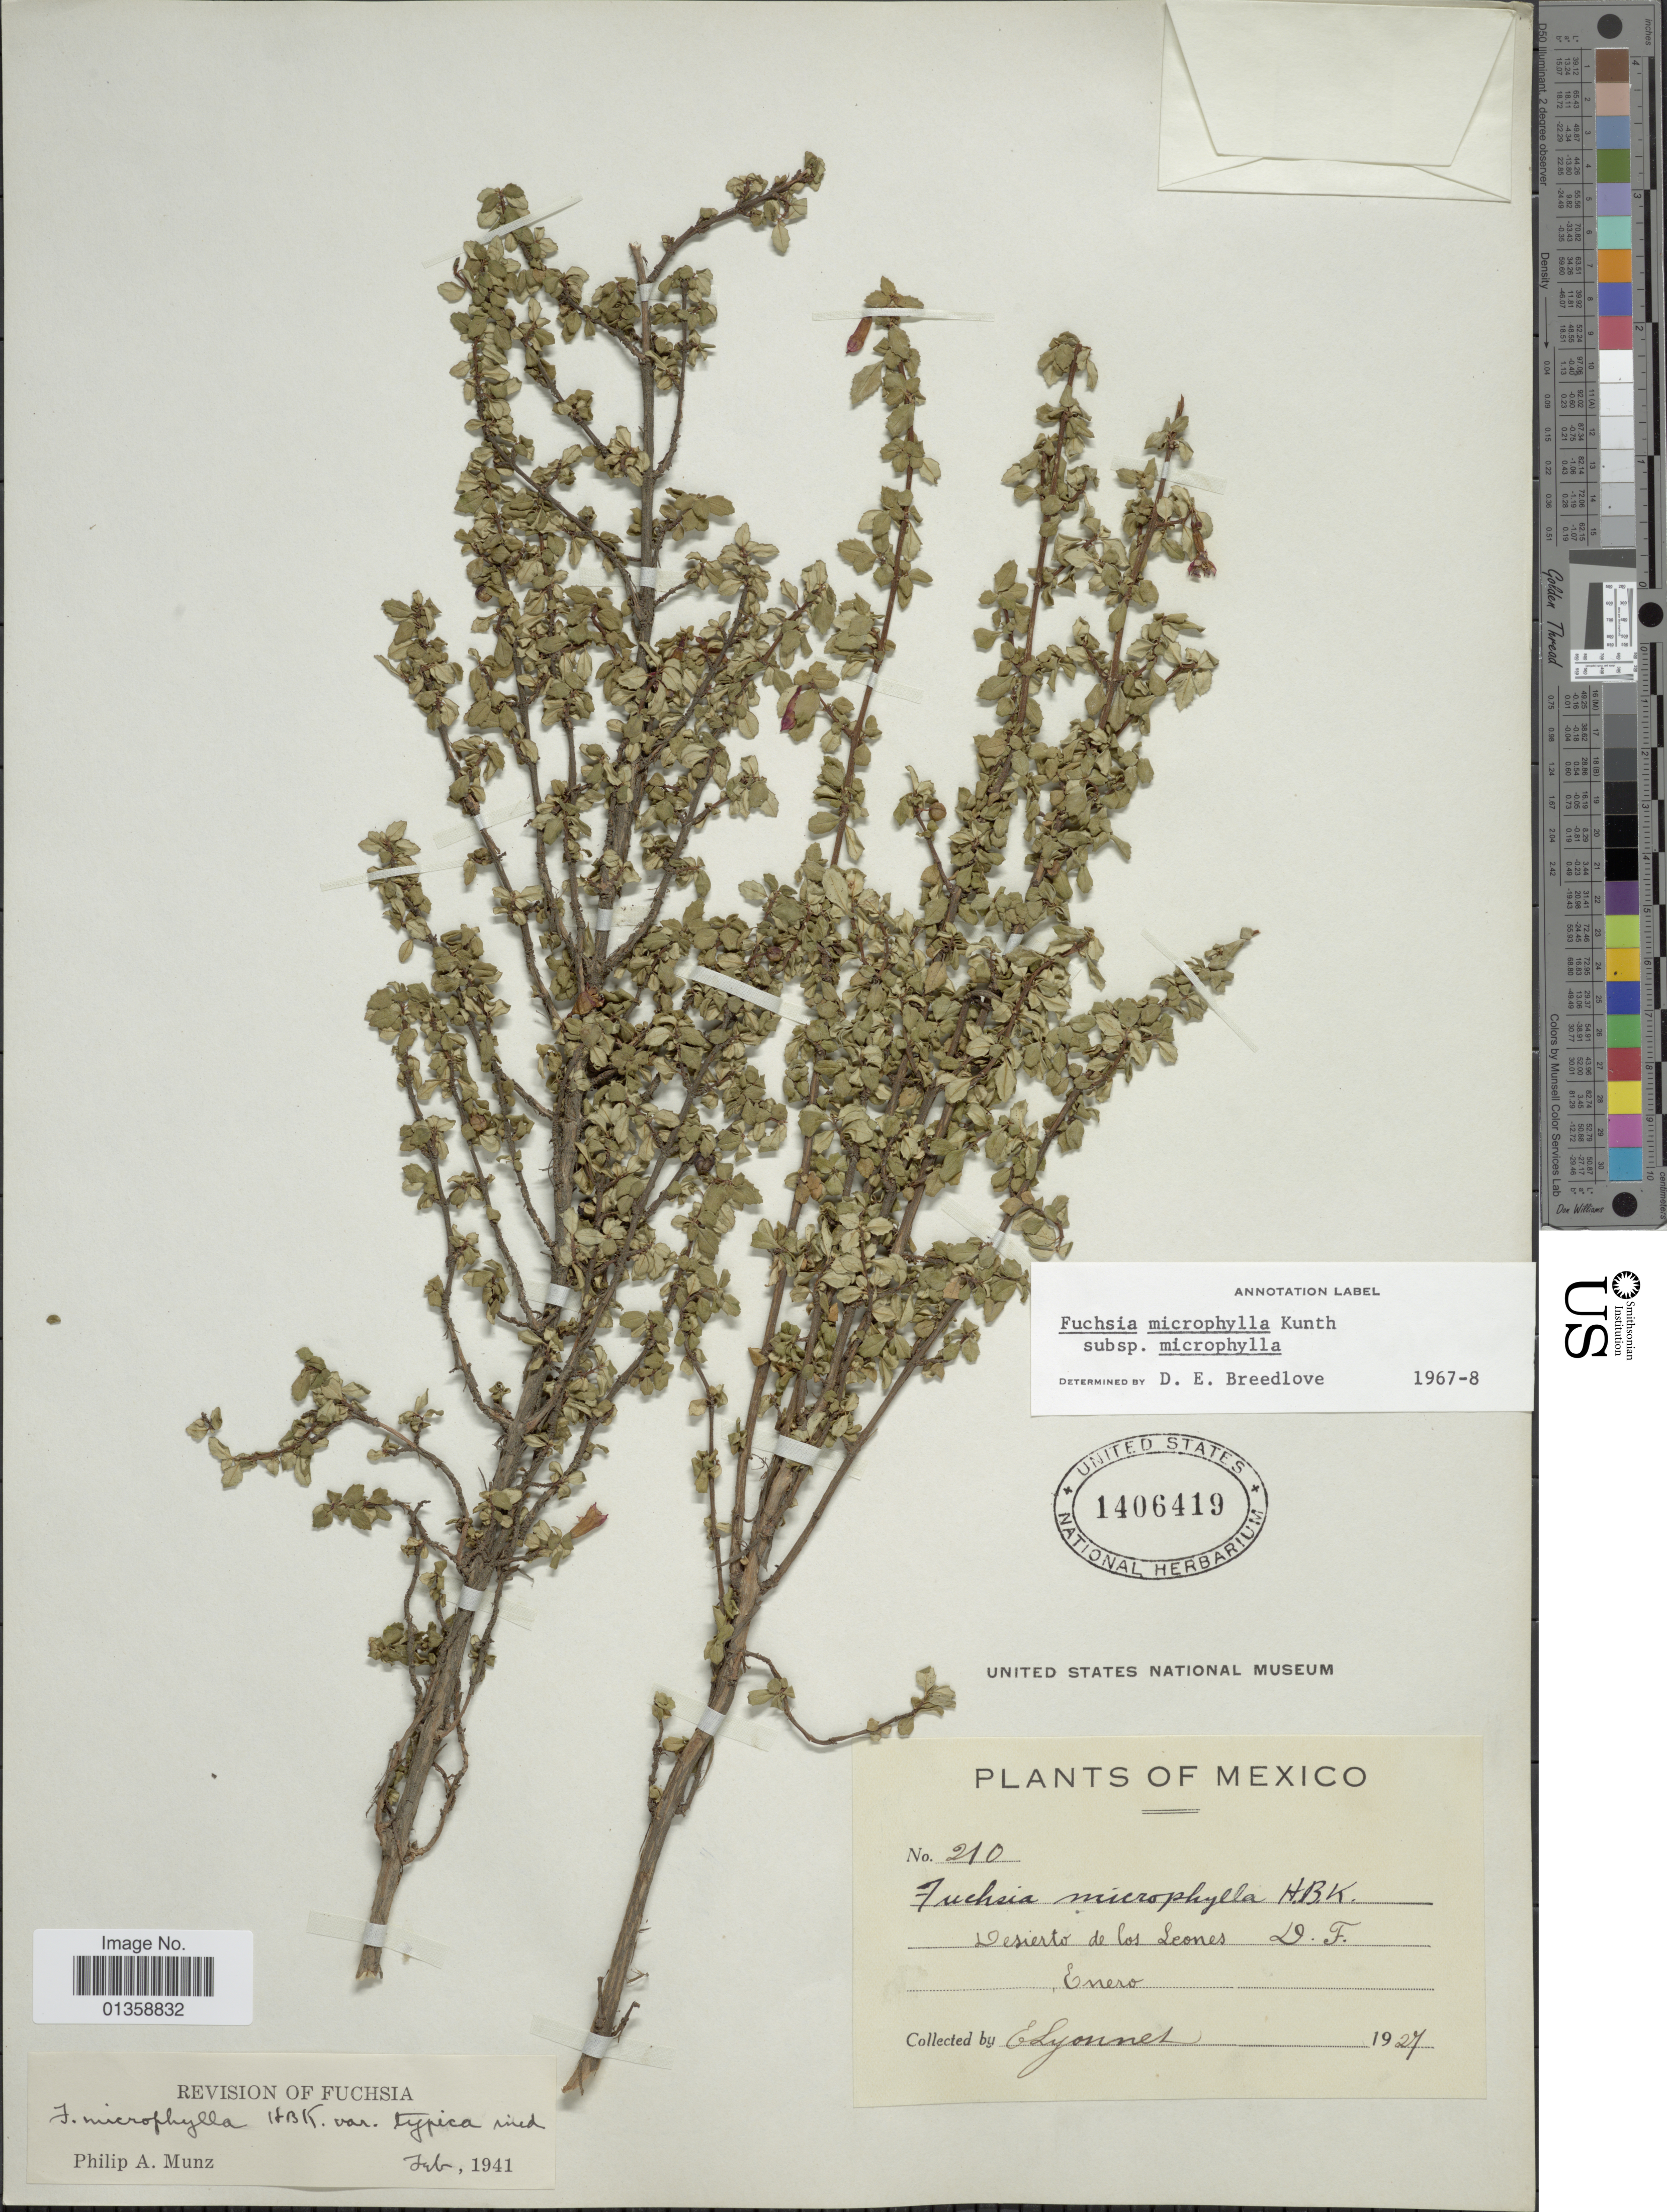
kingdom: Plantae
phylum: Tracheophyta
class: Magnoliopsida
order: Myrtales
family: Onagraceae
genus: Fuchsia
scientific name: Fuchsia microphylla subsp. microphylla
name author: Kunth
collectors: E. Lyonnet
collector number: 210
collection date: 1927-01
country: Mexico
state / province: Distrito Federal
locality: Desierto de los Leones D.F.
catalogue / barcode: US 1406419